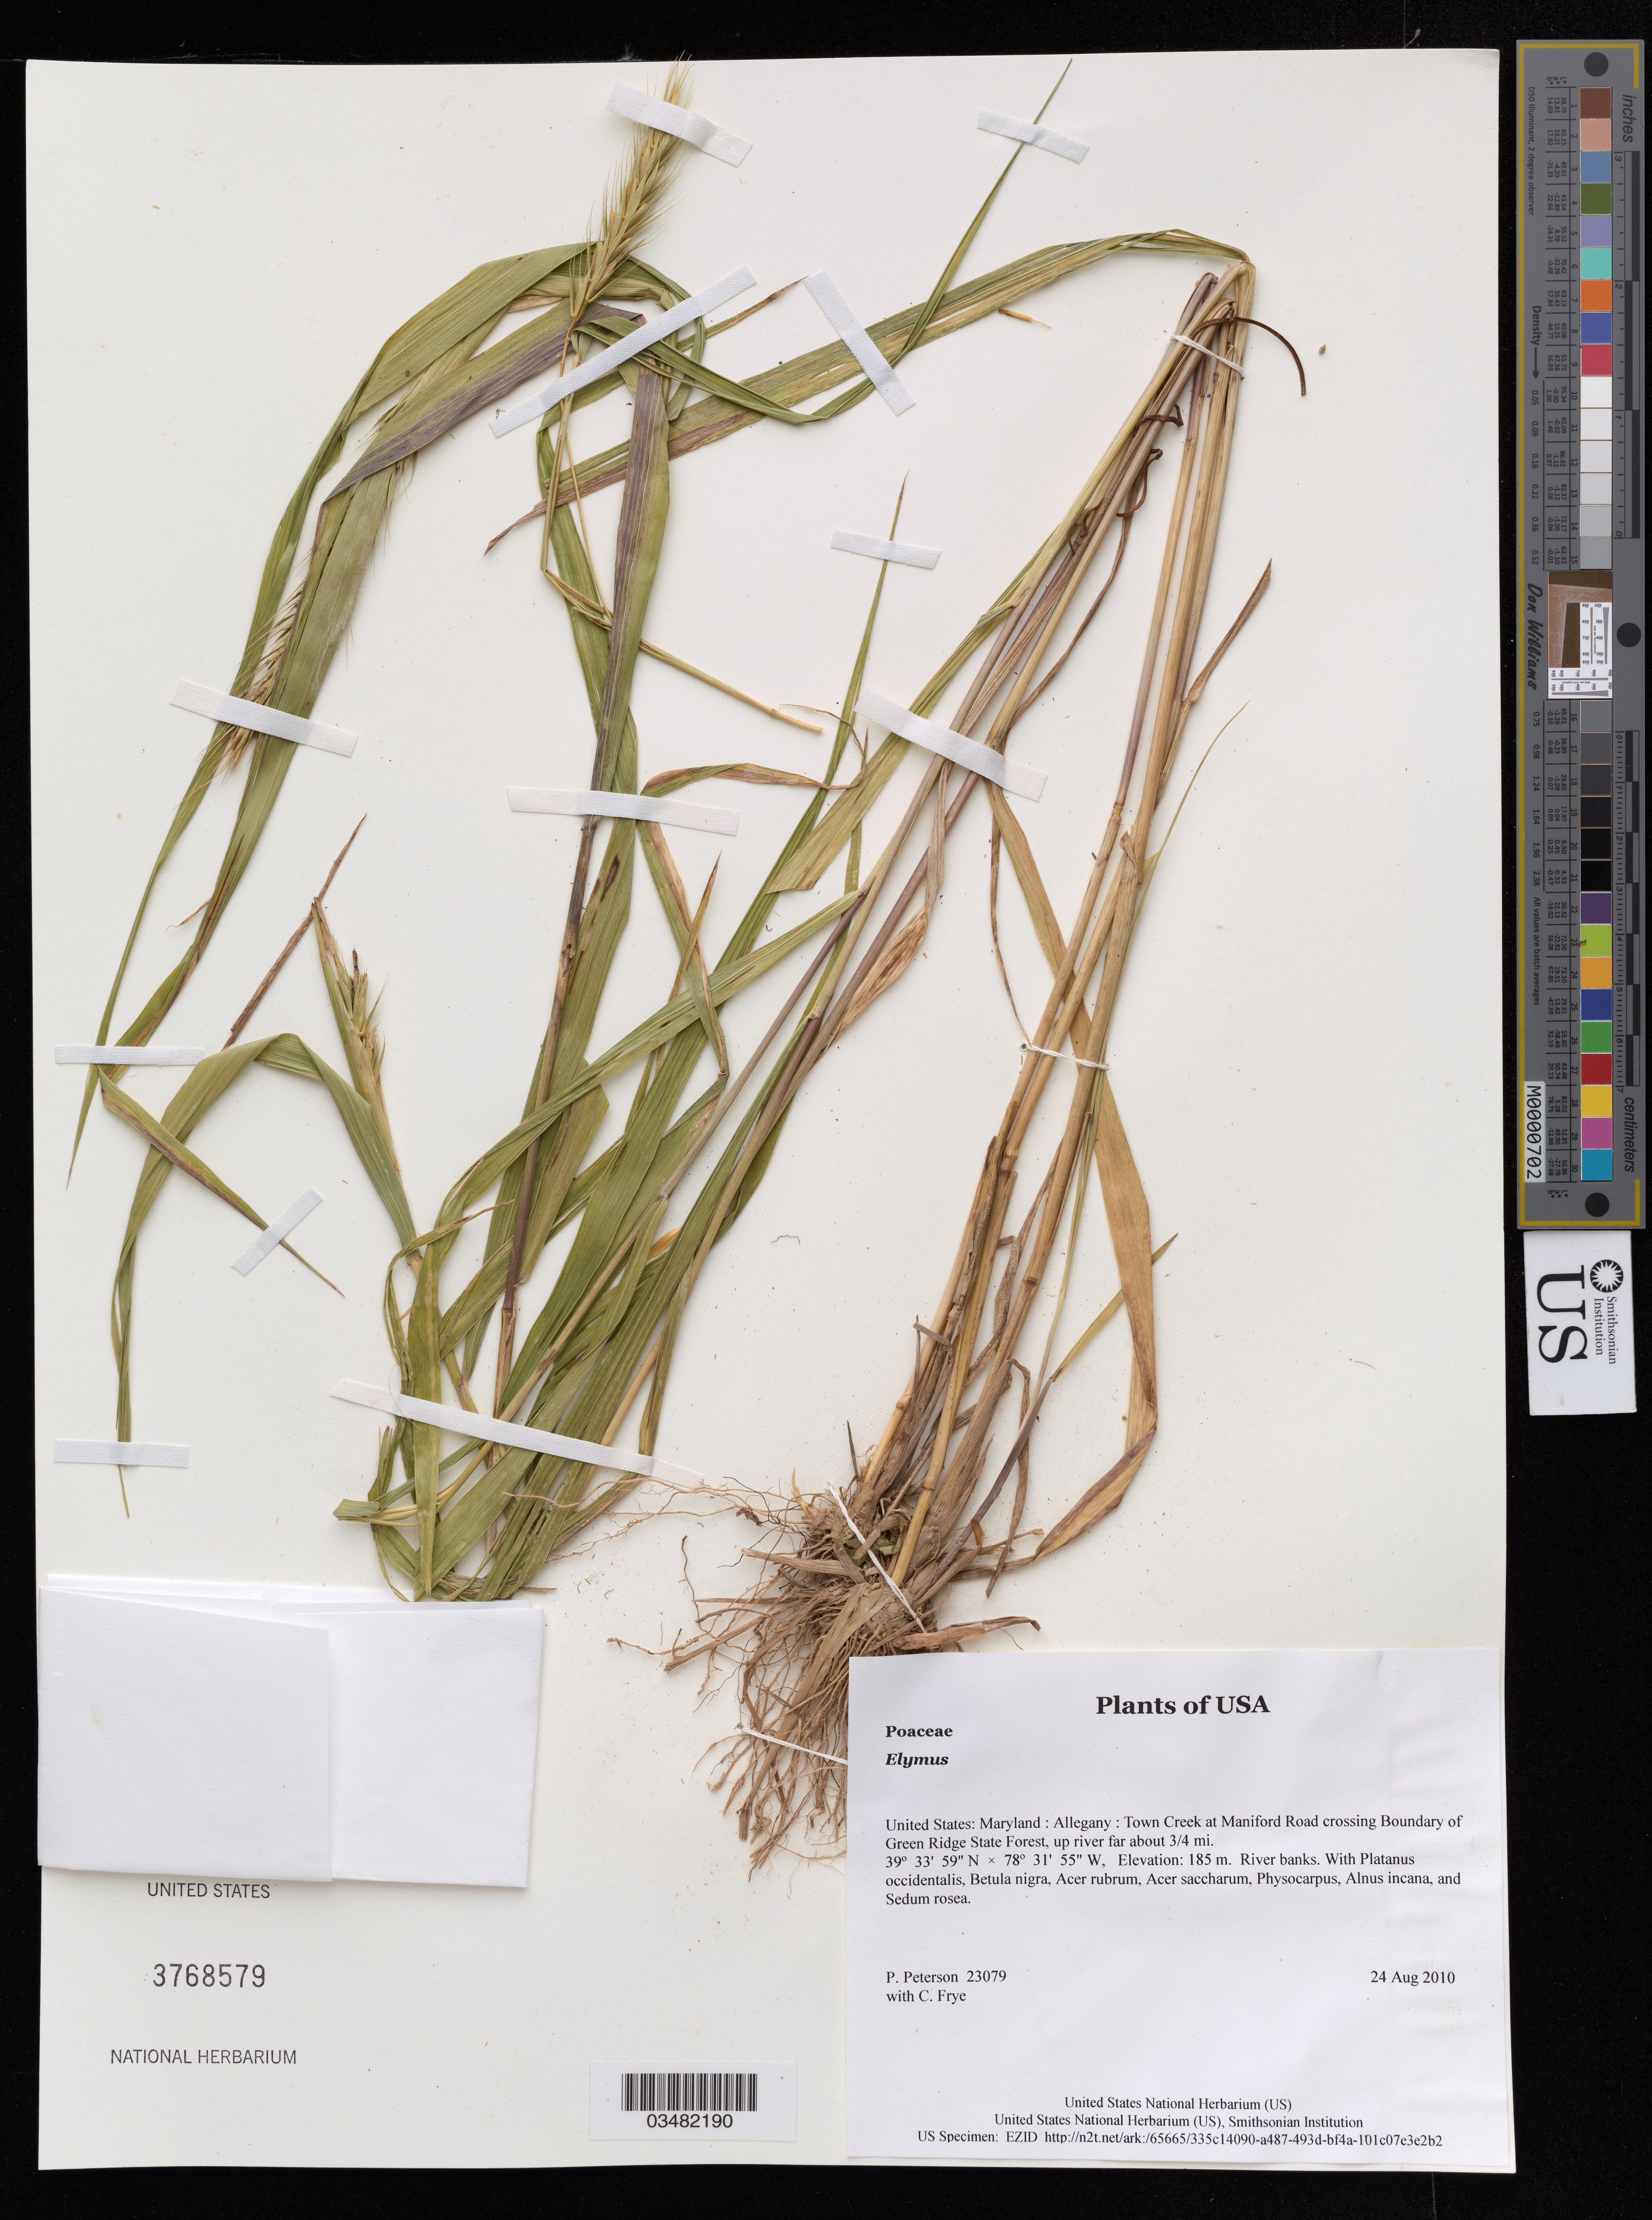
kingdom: Plantae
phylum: Tracheophyta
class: Liliopsida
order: Poales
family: Poaceae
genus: Elymus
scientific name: Elymus sp.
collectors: P. M. Peterson & C. Frye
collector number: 23079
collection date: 2010-08-24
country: United States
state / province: Maryland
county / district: Allegany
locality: Town Creek at Maniford Road crossing Boundary of Green Ridge State Forest, up river far about 3/4 mi.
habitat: River banks.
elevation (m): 185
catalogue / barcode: US 3768579